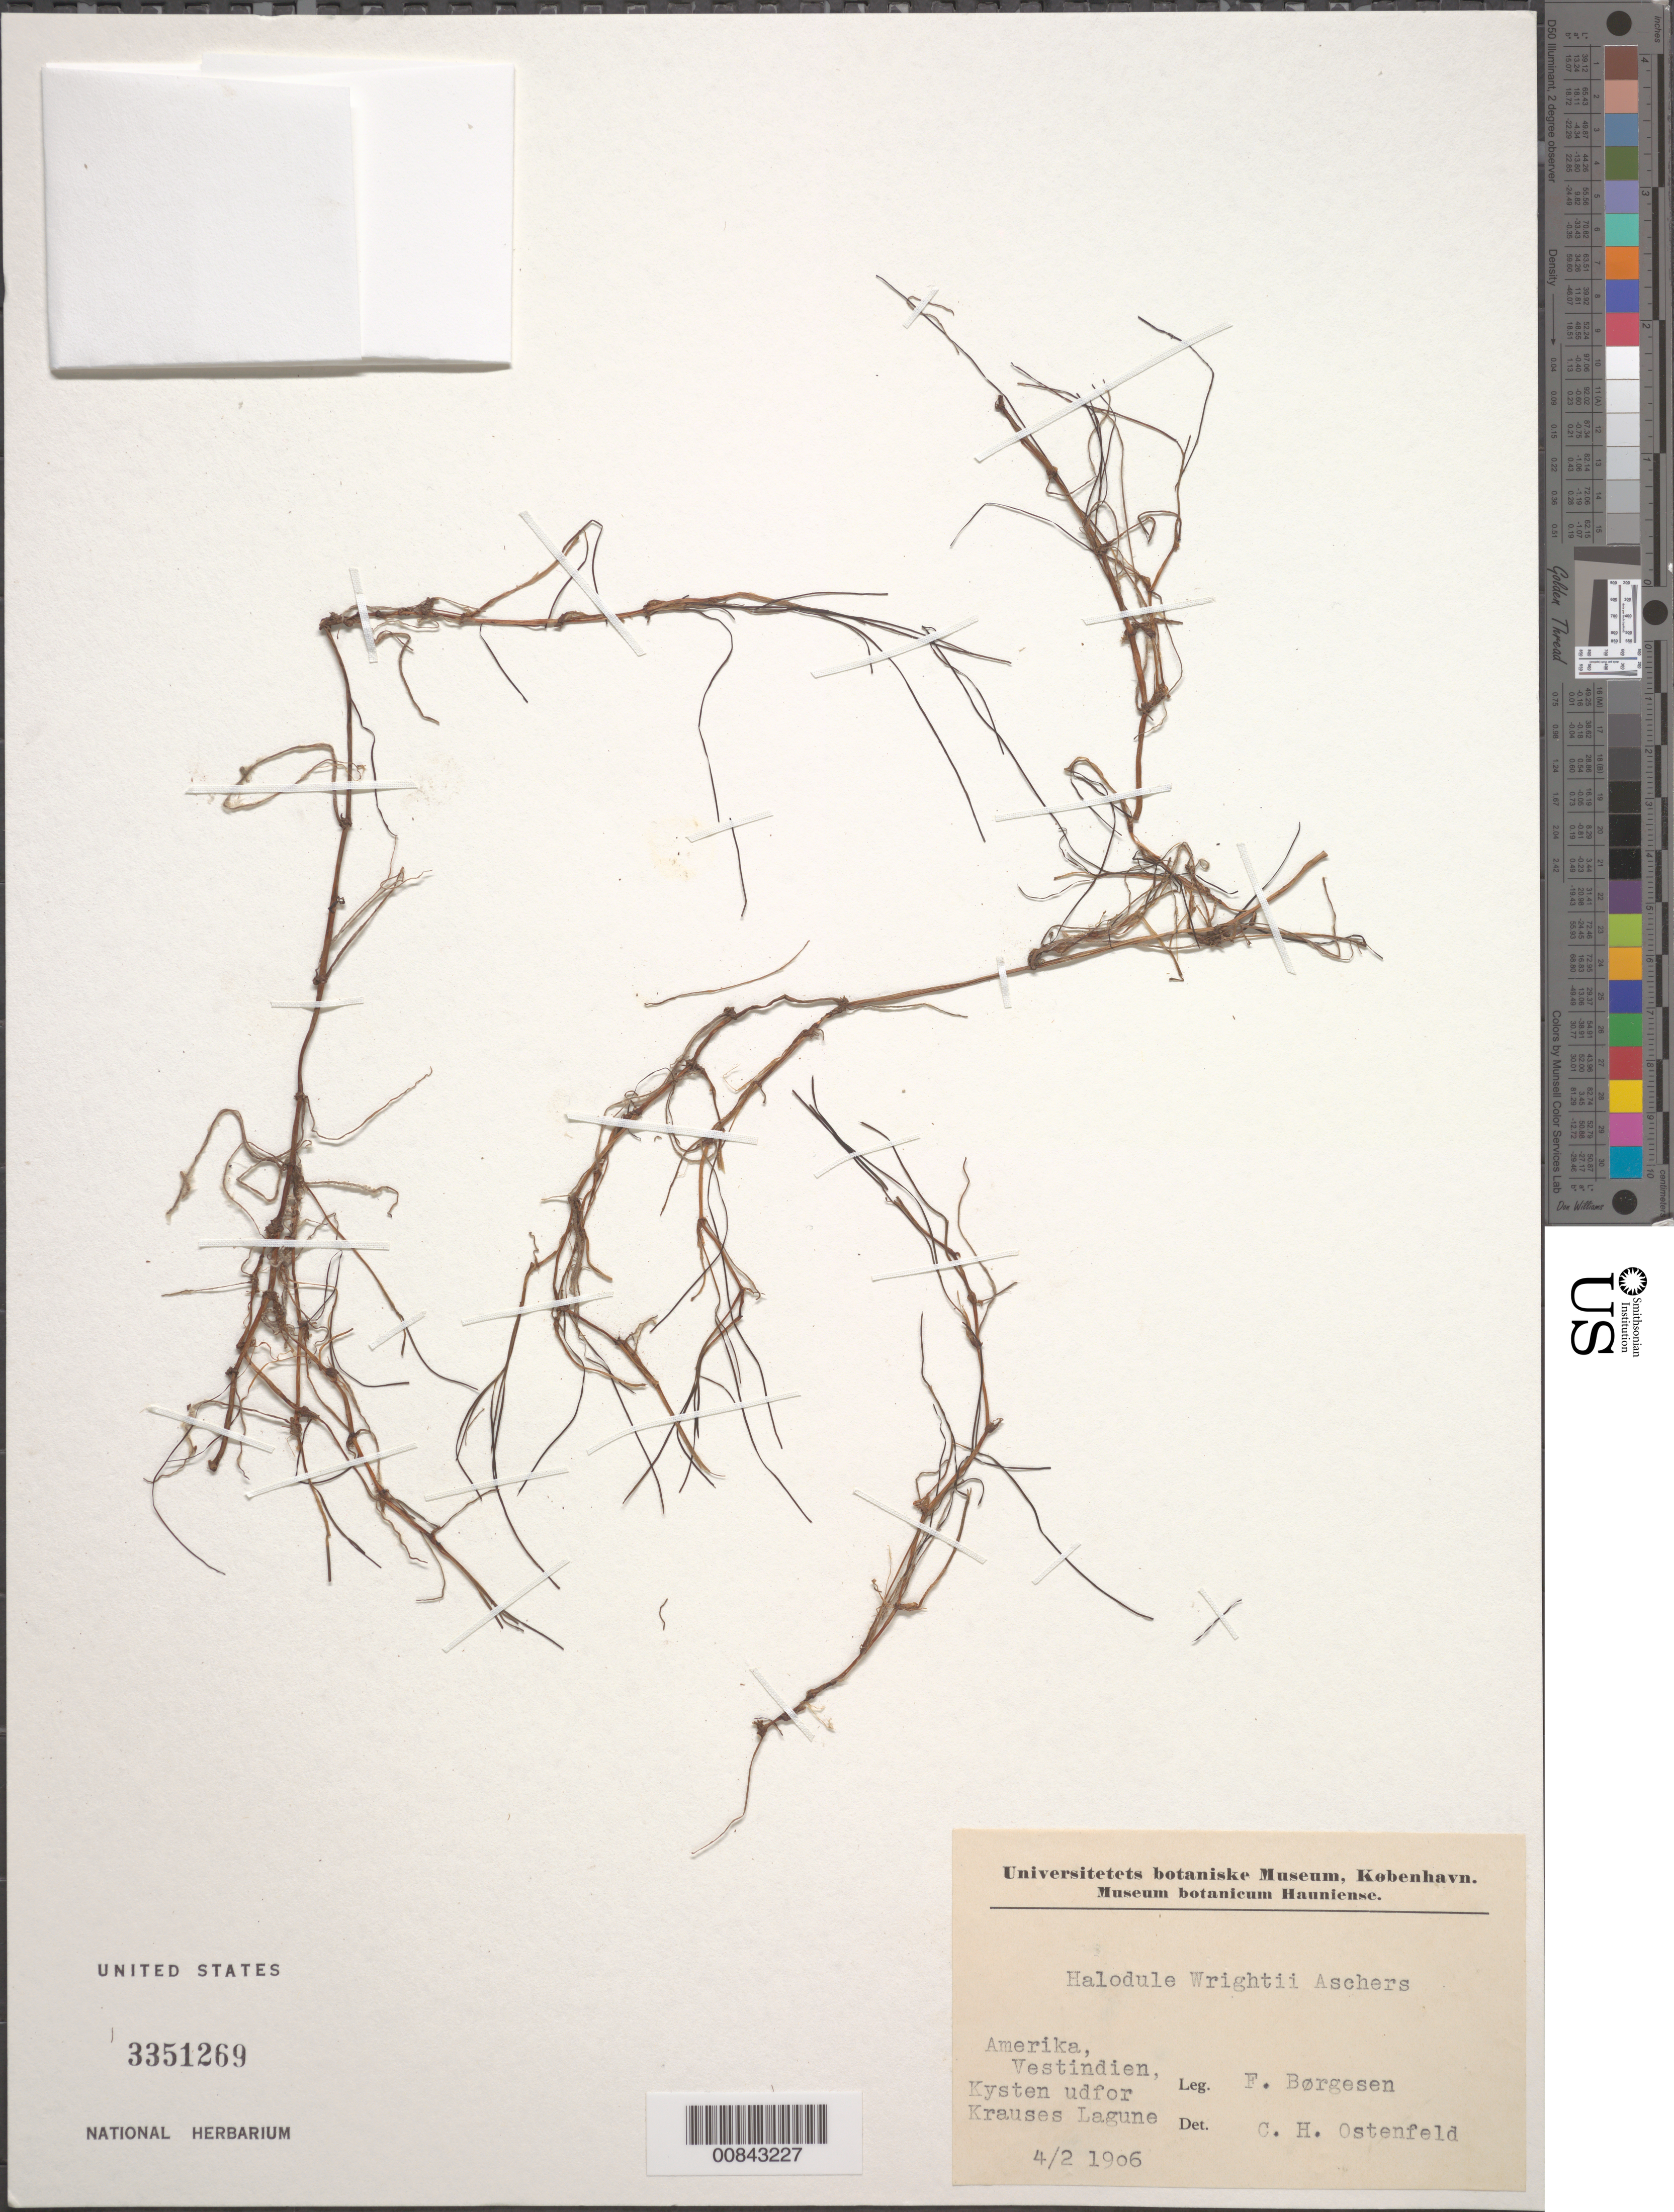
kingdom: Plantae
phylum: Tracheophyta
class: Liliopsida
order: Alismatales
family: Cymodoceaceae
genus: Halodule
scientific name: Halodule wrightii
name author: Asch.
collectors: F. C. Børgesen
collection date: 1906-02-04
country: U.S. Virgin Islands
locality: Amerika, Vestindien, Kysten udfor Krauses Lagune.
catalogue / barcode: US 3351269